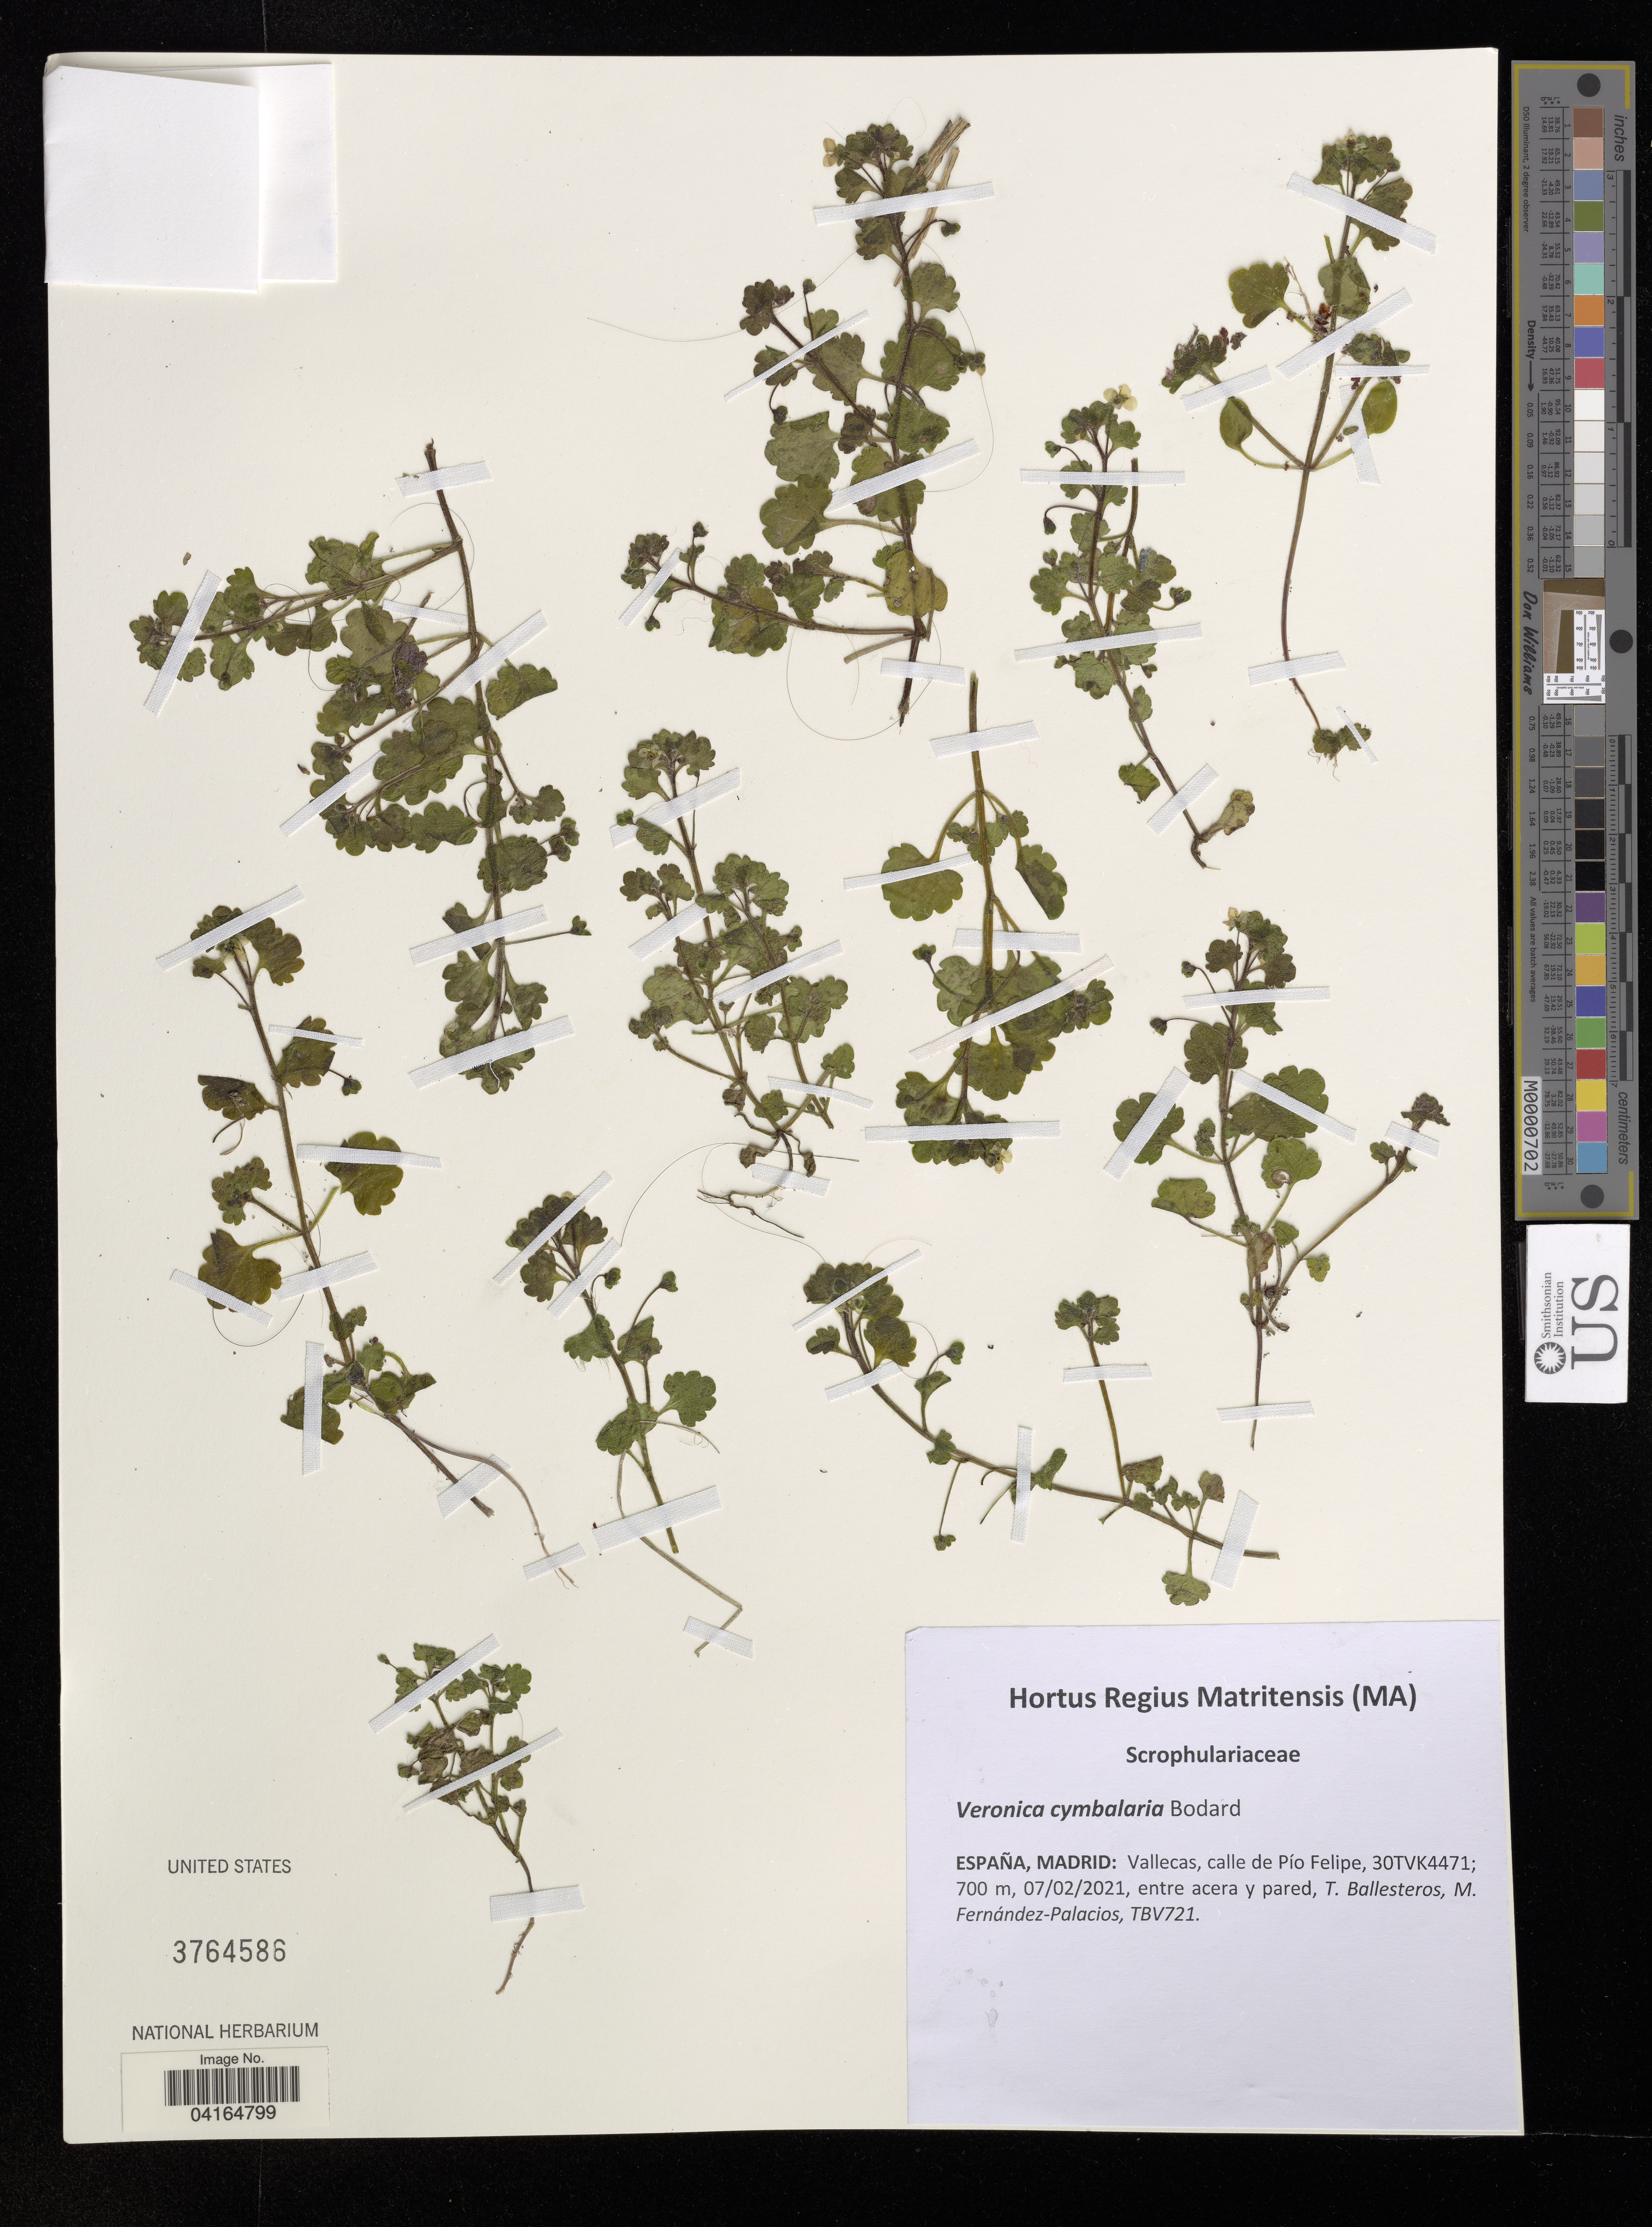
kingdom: Plantae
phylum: Tracheophyta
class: Magnoliopsida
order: Lamiales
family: Plantaginaceae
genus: Veronica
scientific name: Veronica cymbalaria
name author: M. Bodard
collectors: T. Ballesteros & M. Fernández-Palacio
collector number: TBV721.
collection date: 2021-02-07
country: Spain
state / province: Madrid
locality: Vallecas, calle de Pío Felipe. Entre acera y pared.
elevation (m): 700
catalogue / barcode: US 3764586